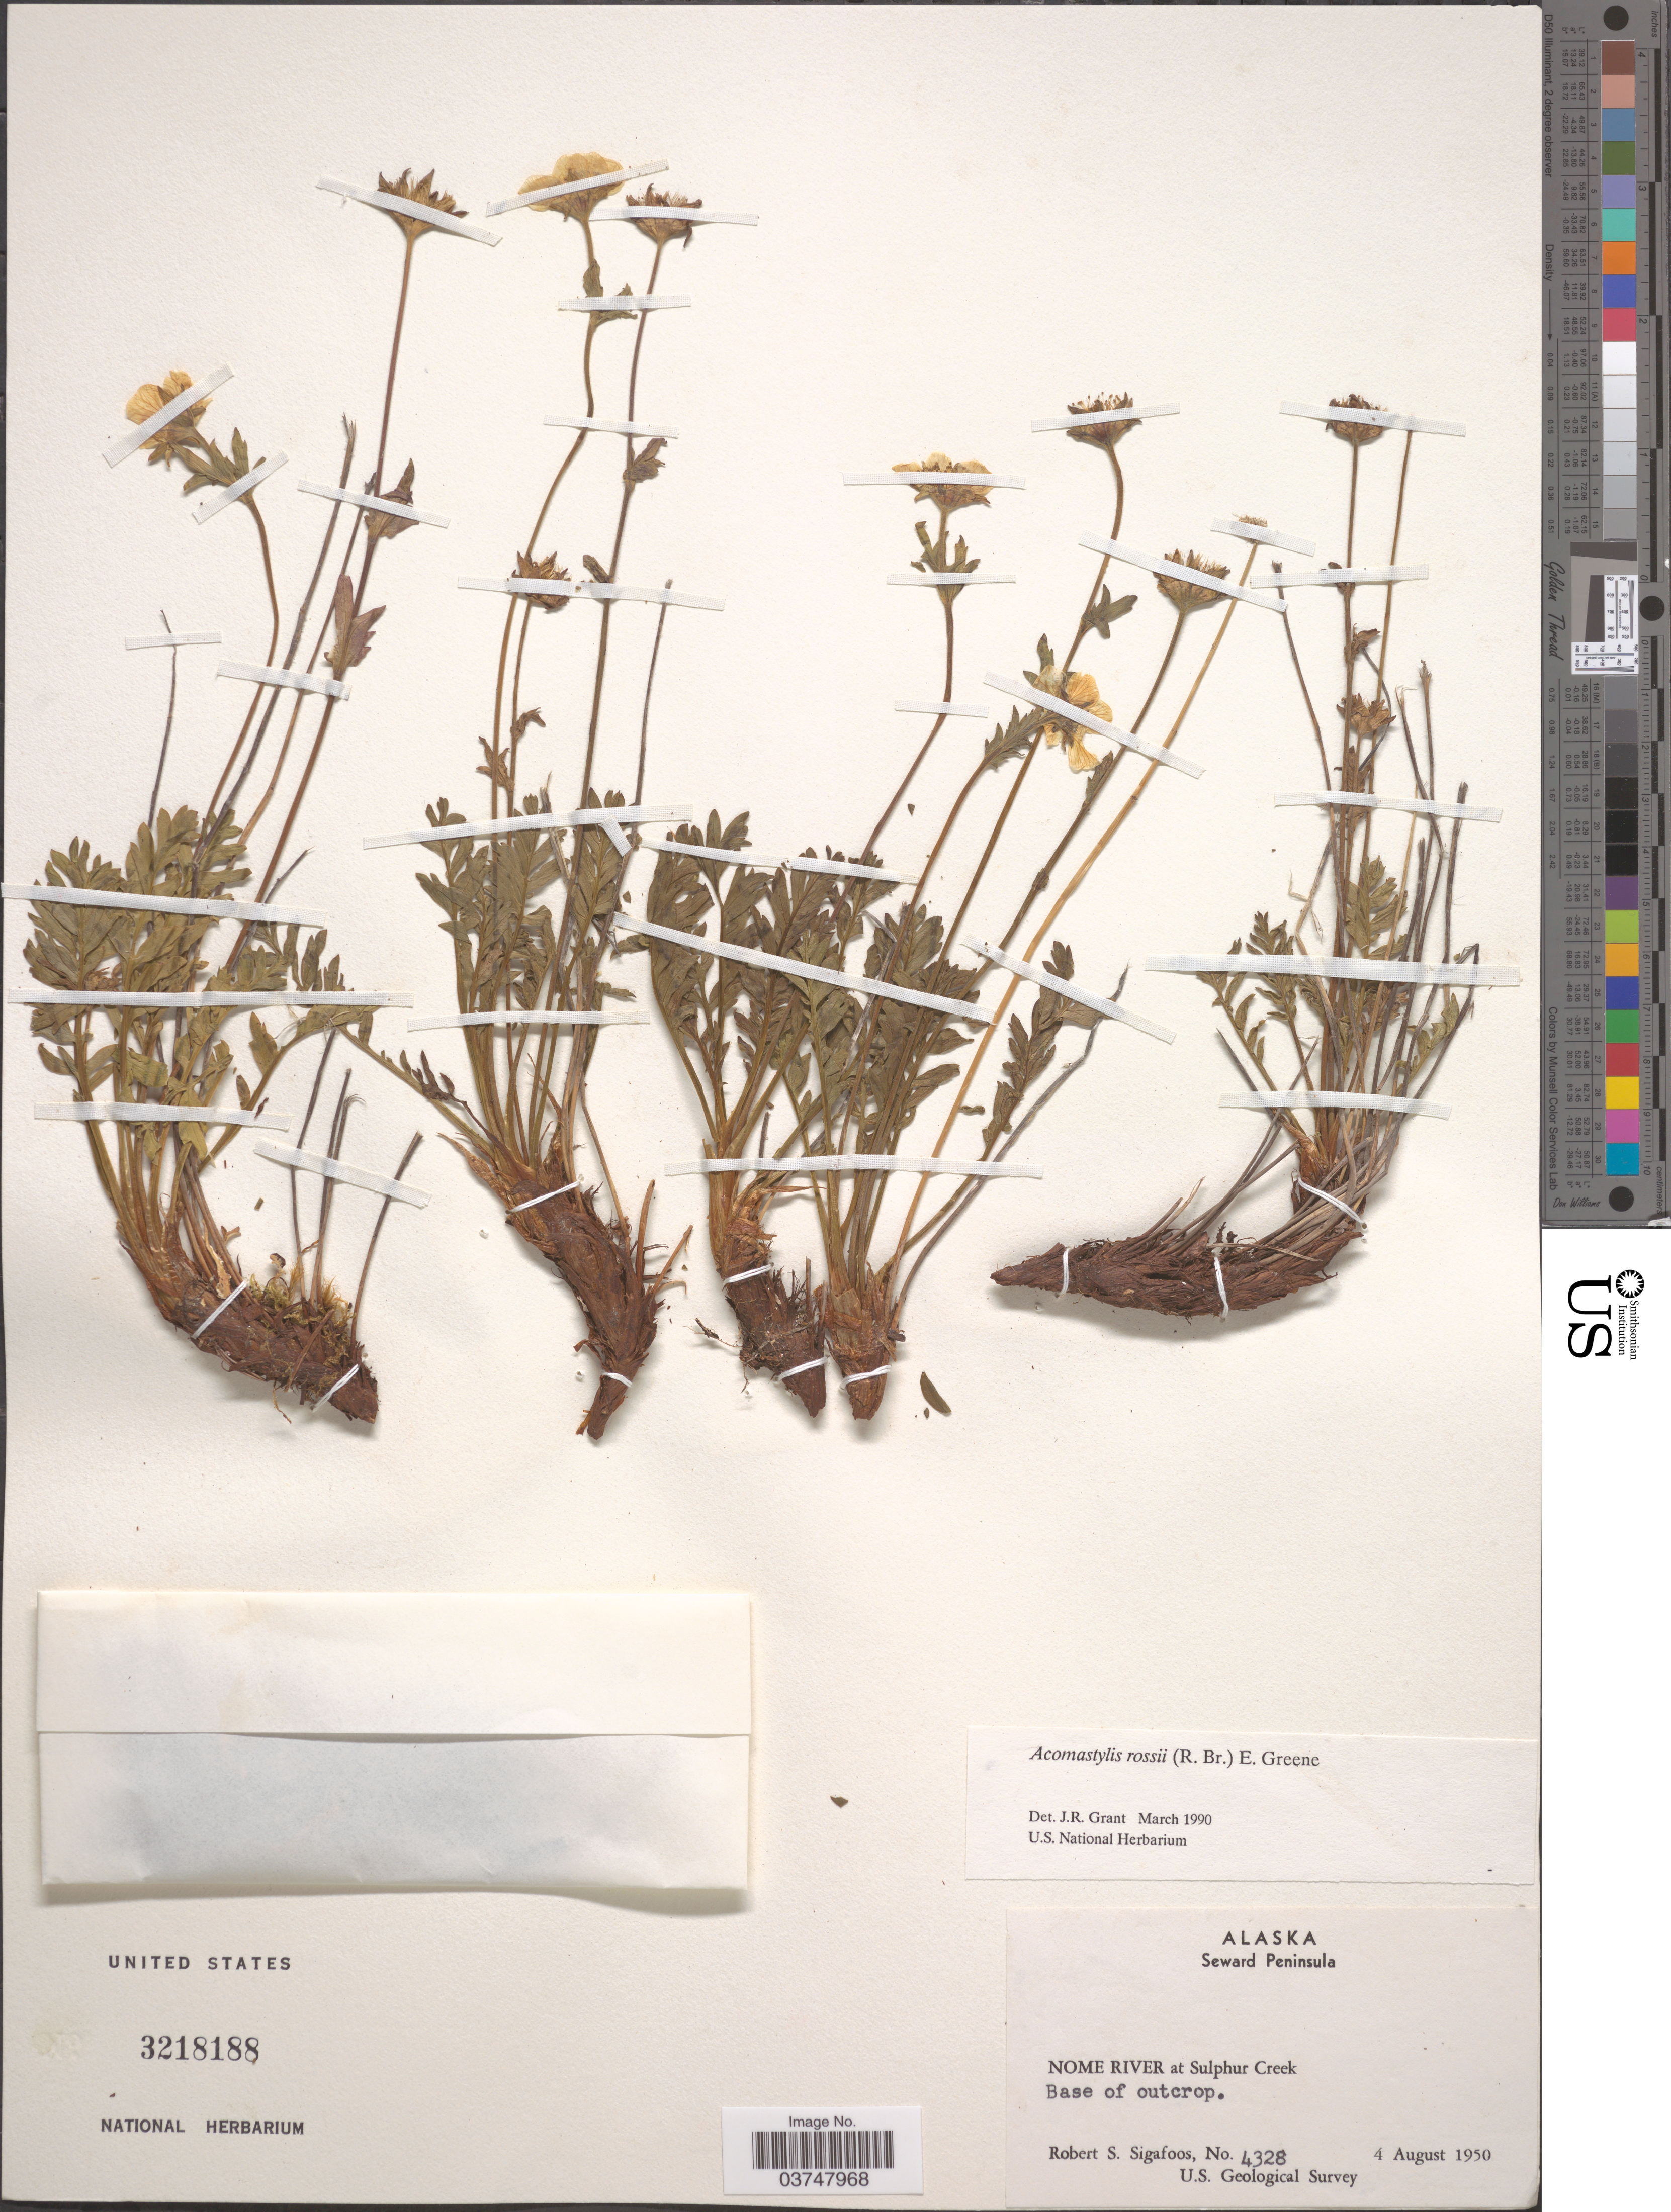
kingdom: Plantae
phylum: Tracheophyta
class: Magnoliopsida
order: Rosales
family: Rosaceae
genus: Geum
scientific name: Geum rossii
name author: (R. Br.) Ser.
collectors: R. Sigafoos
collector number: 4328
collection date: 1950-08-04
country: United States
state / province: Alaska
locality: Seward Peninsula. Nome River at Sulphur Creek. Base of outcrop.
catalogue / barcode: US 3218188